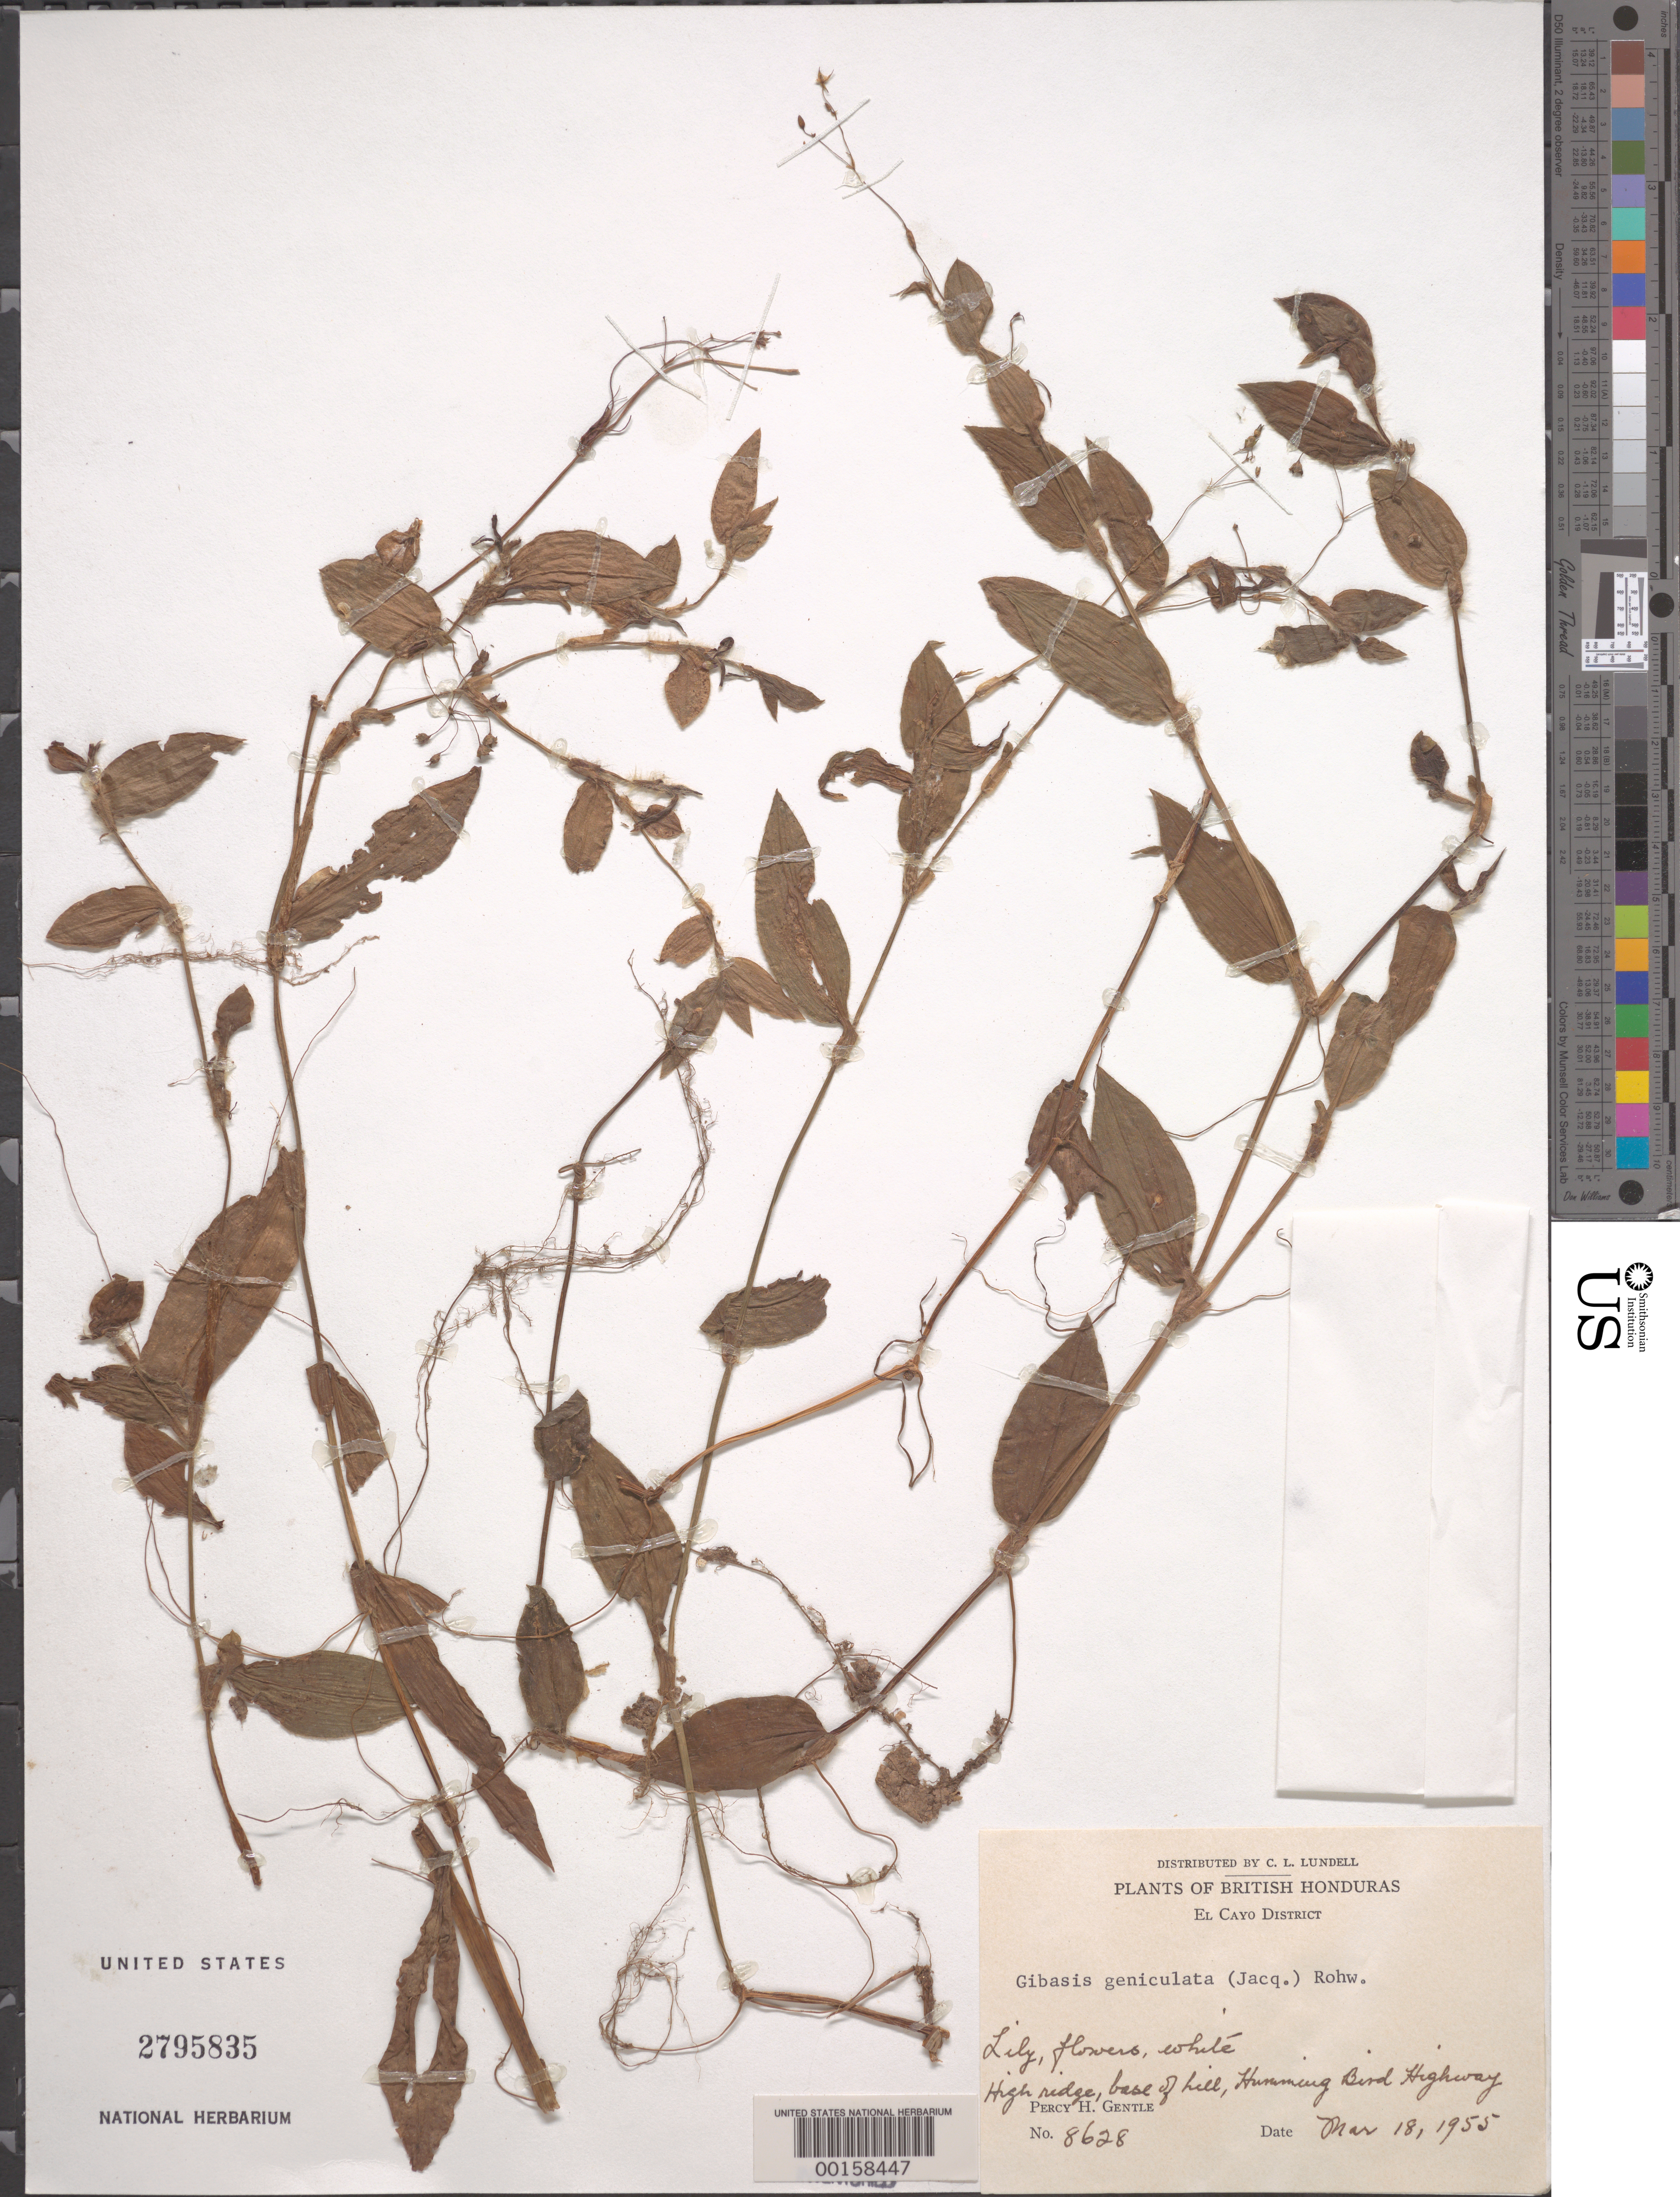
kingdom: Plantae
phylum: Tracheophyta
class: Liliopsida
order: Commelinales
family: Commelinaceae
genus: Gibasis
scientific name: Gibasis geniculata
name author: (Jacq.) Rohweder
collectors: P. H. Gentle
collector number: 8628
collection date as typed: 18 Mar 1955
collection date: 1955-03-18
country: Belize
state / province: Cayo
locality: Humming Bird Highway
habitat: High ridge, hill slope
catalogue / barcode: US 2795835